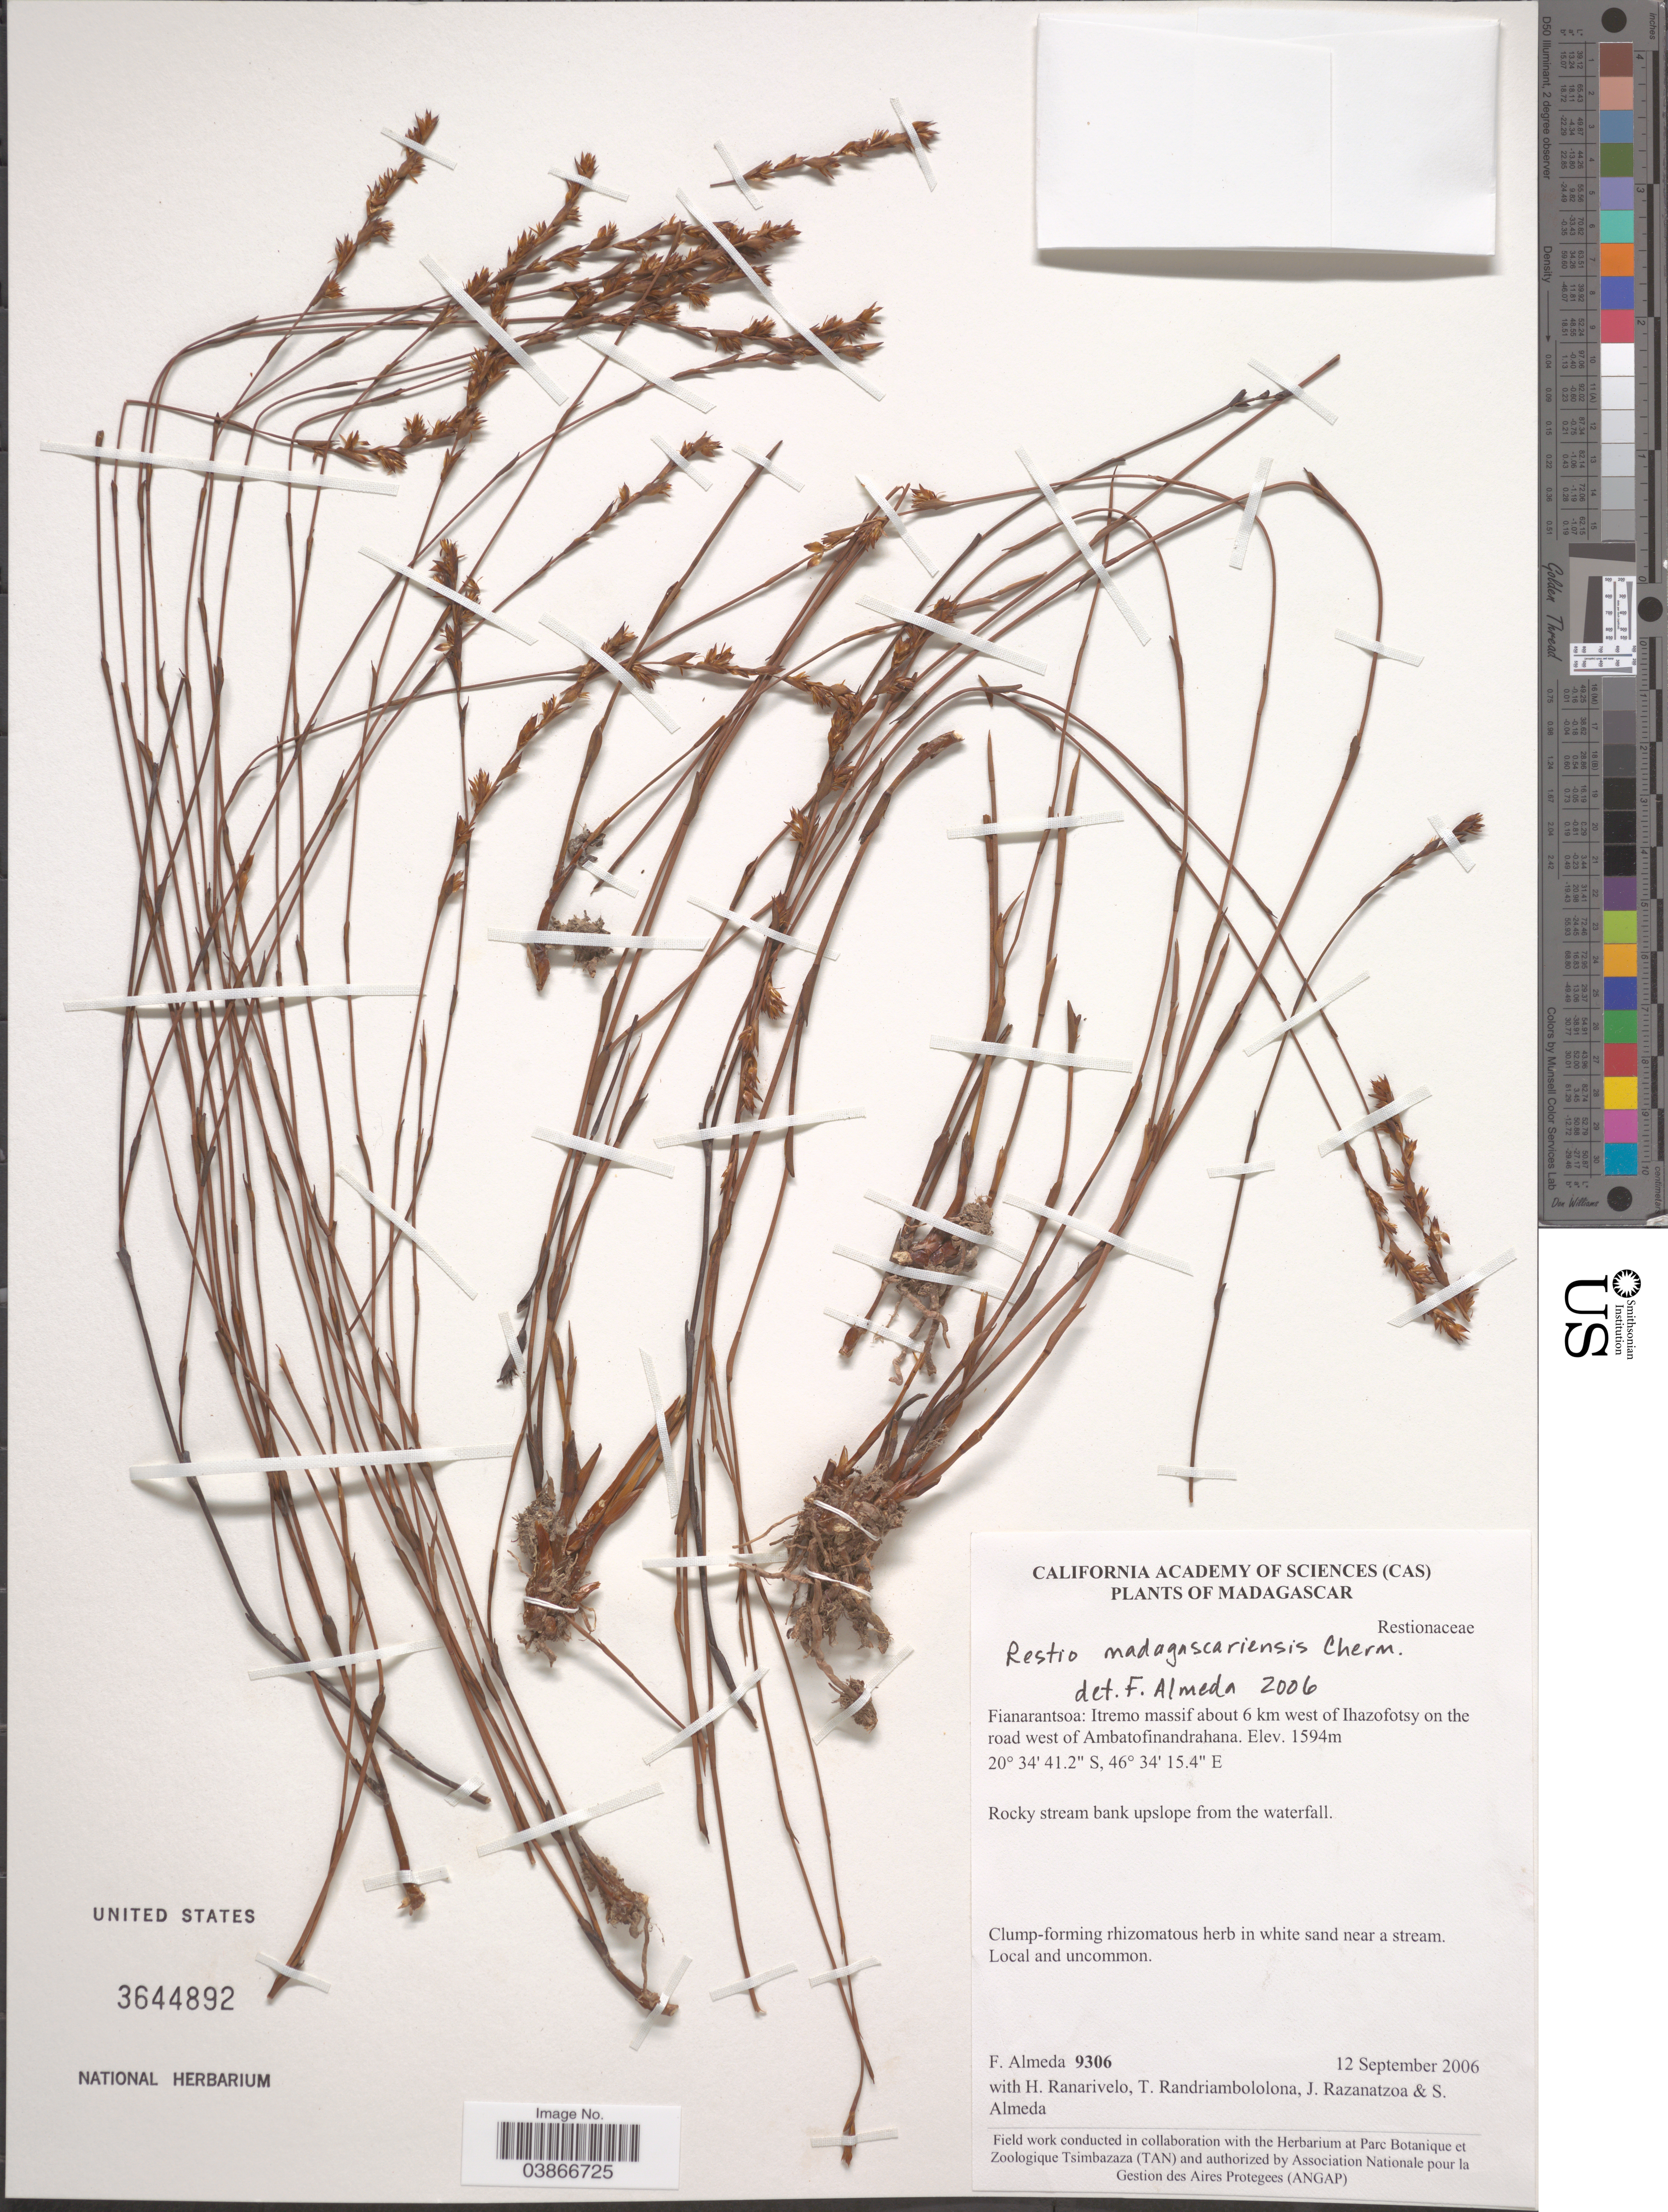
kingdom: Plantae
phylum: Tracheophyta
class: Liliopsida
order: Poales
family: Restionaceae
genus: Restio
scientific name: Restio madagascariensis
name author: Cherm.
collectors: F. Almeda, H. Ranarivelo, T. Randriambololona, J. Razanatzoa & S. Almeda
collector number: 9306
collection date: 2006-09-12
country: Madagascar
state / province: Amoron'i Mania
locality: Itremo massif about 6 km west of Ihazofotsy on the road west of Ambatofinandrahana.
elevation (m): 1594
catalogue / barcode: US 3644892